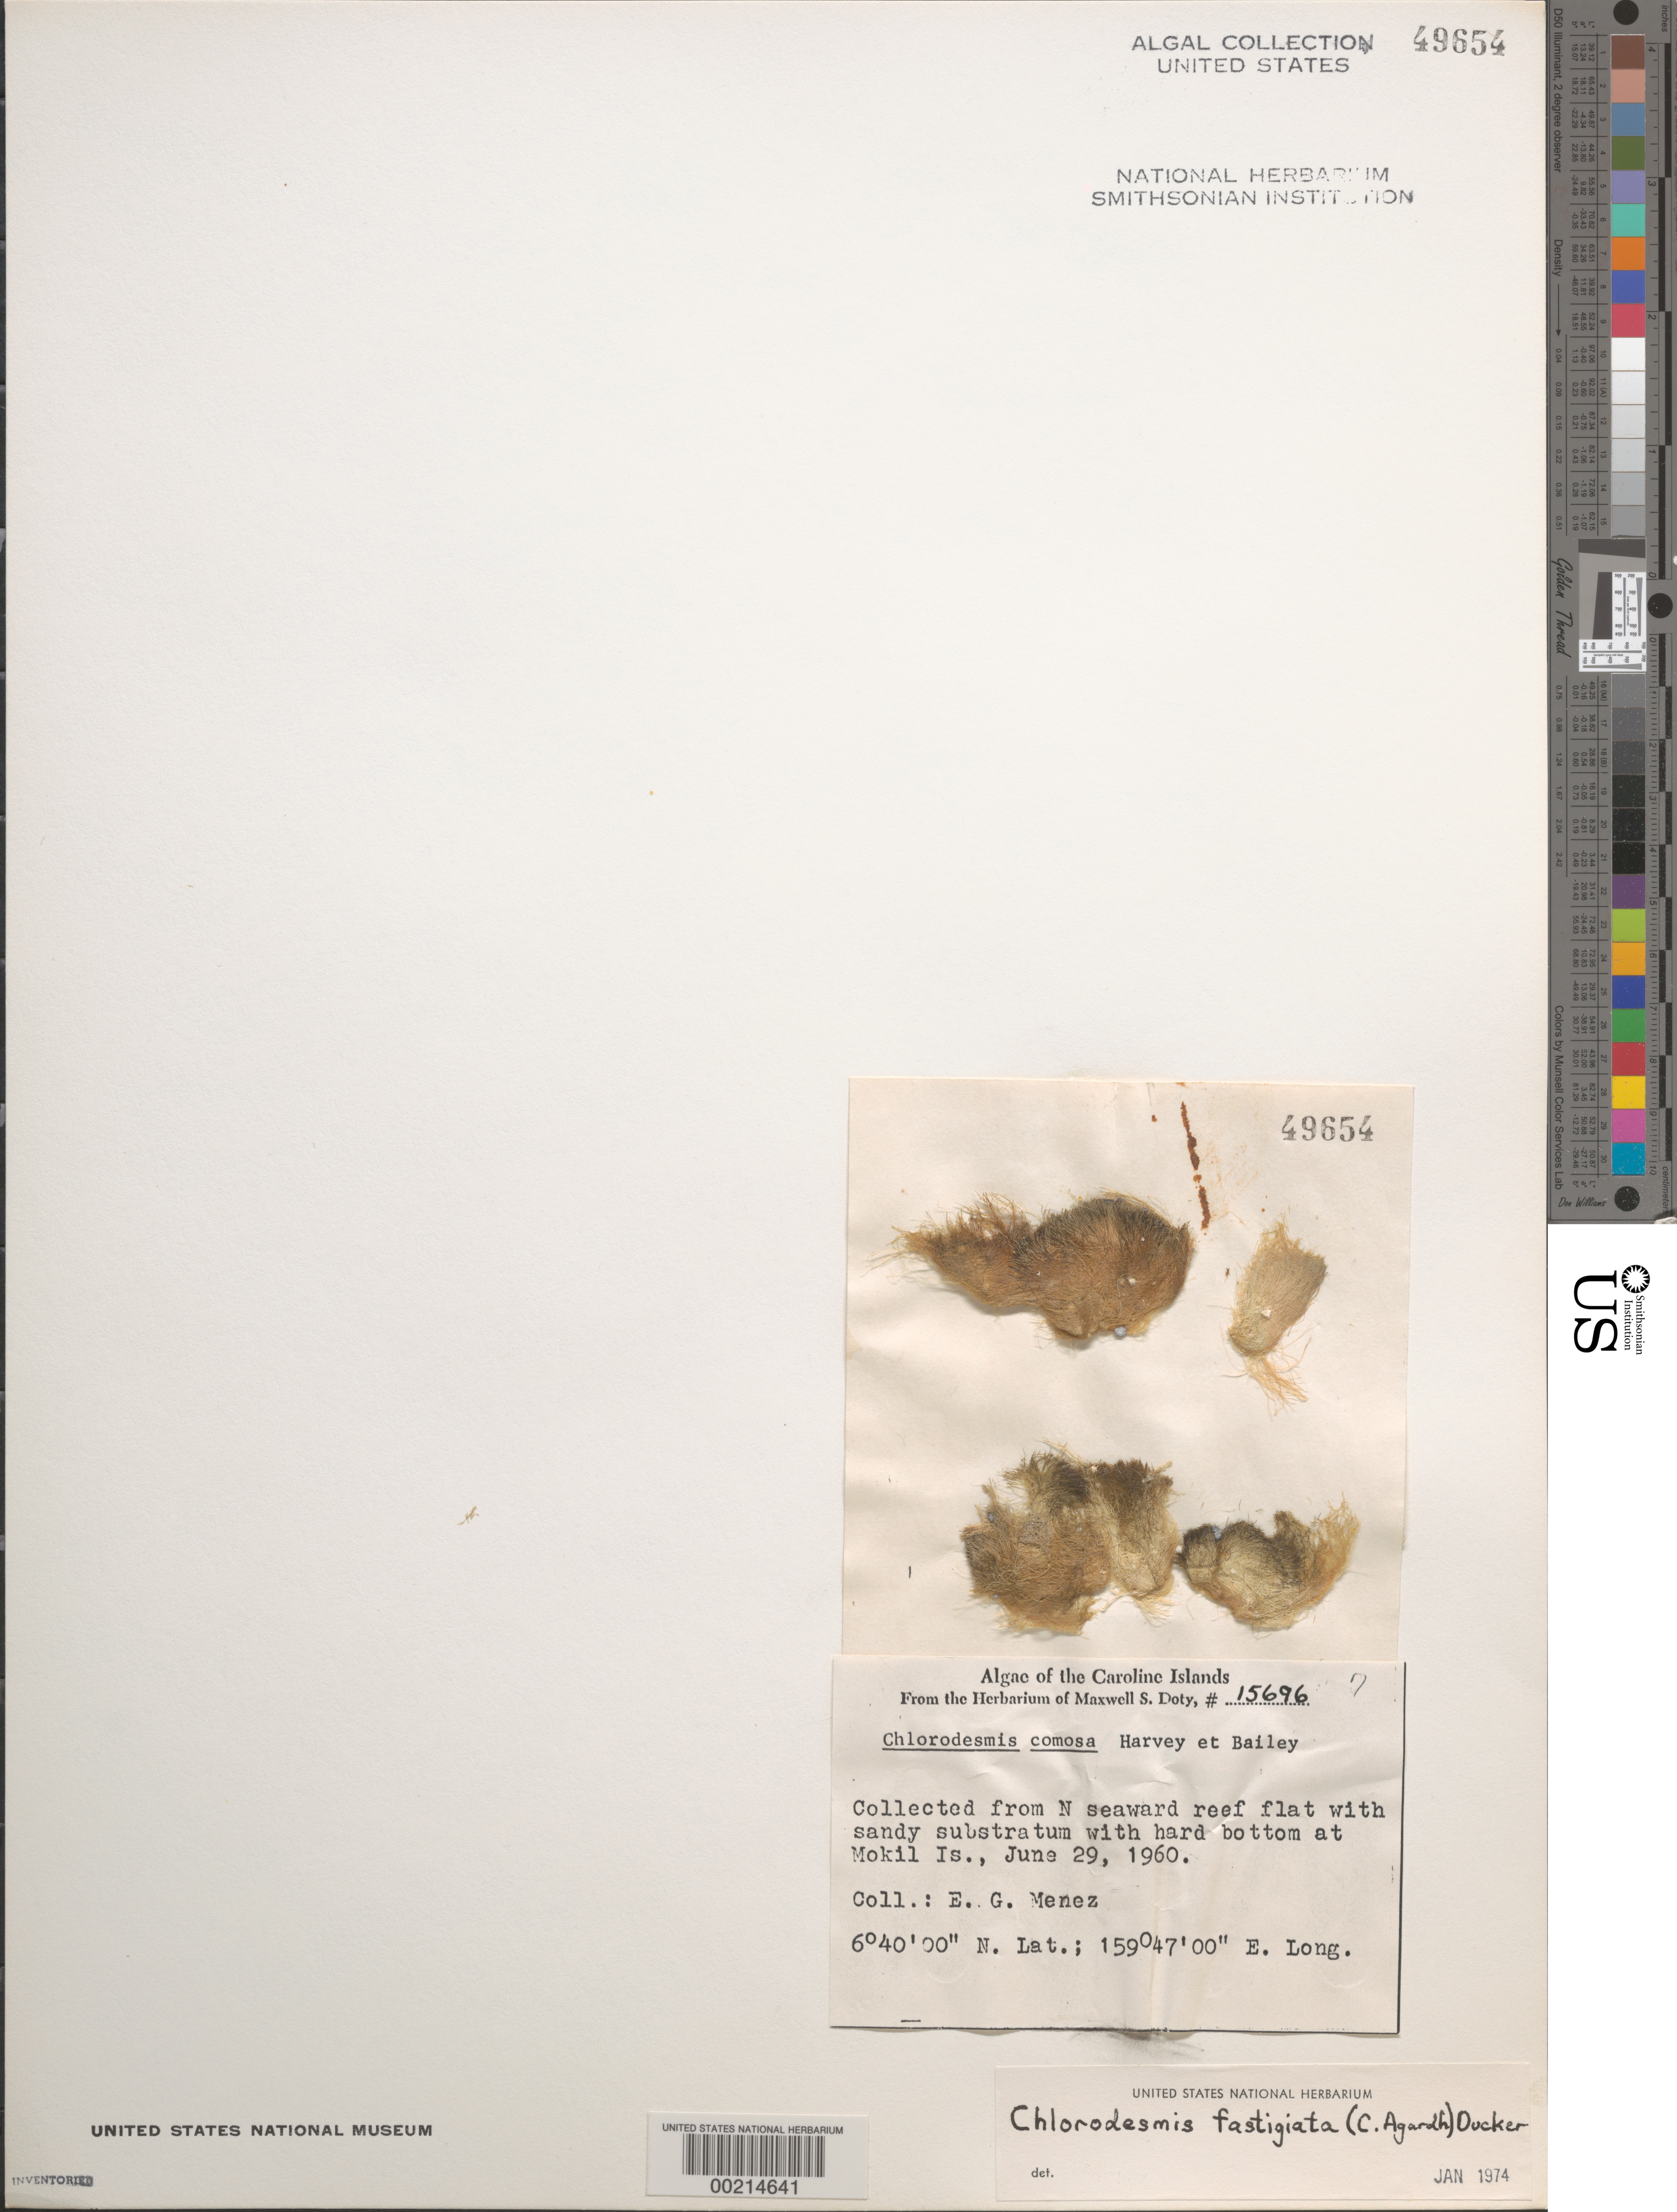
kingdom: Plantae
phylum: Chlorophyta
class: Ulvophyceae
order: Bryopsidales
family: Udoteaceae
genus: Chlorodesmis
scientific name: Chlorodesmis fastigiata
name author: (C. Agardh) S.C. Ducker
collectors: Meñez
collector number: MSD 15696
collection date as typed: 29 Jun 1960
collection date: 1960-06-29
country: Micronesia, Federated States of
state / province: Pohnpei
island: Mwokil (Mokil) Atoll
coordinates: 6 40' 00" N, 159 47' 00" E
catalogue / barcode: US 49654